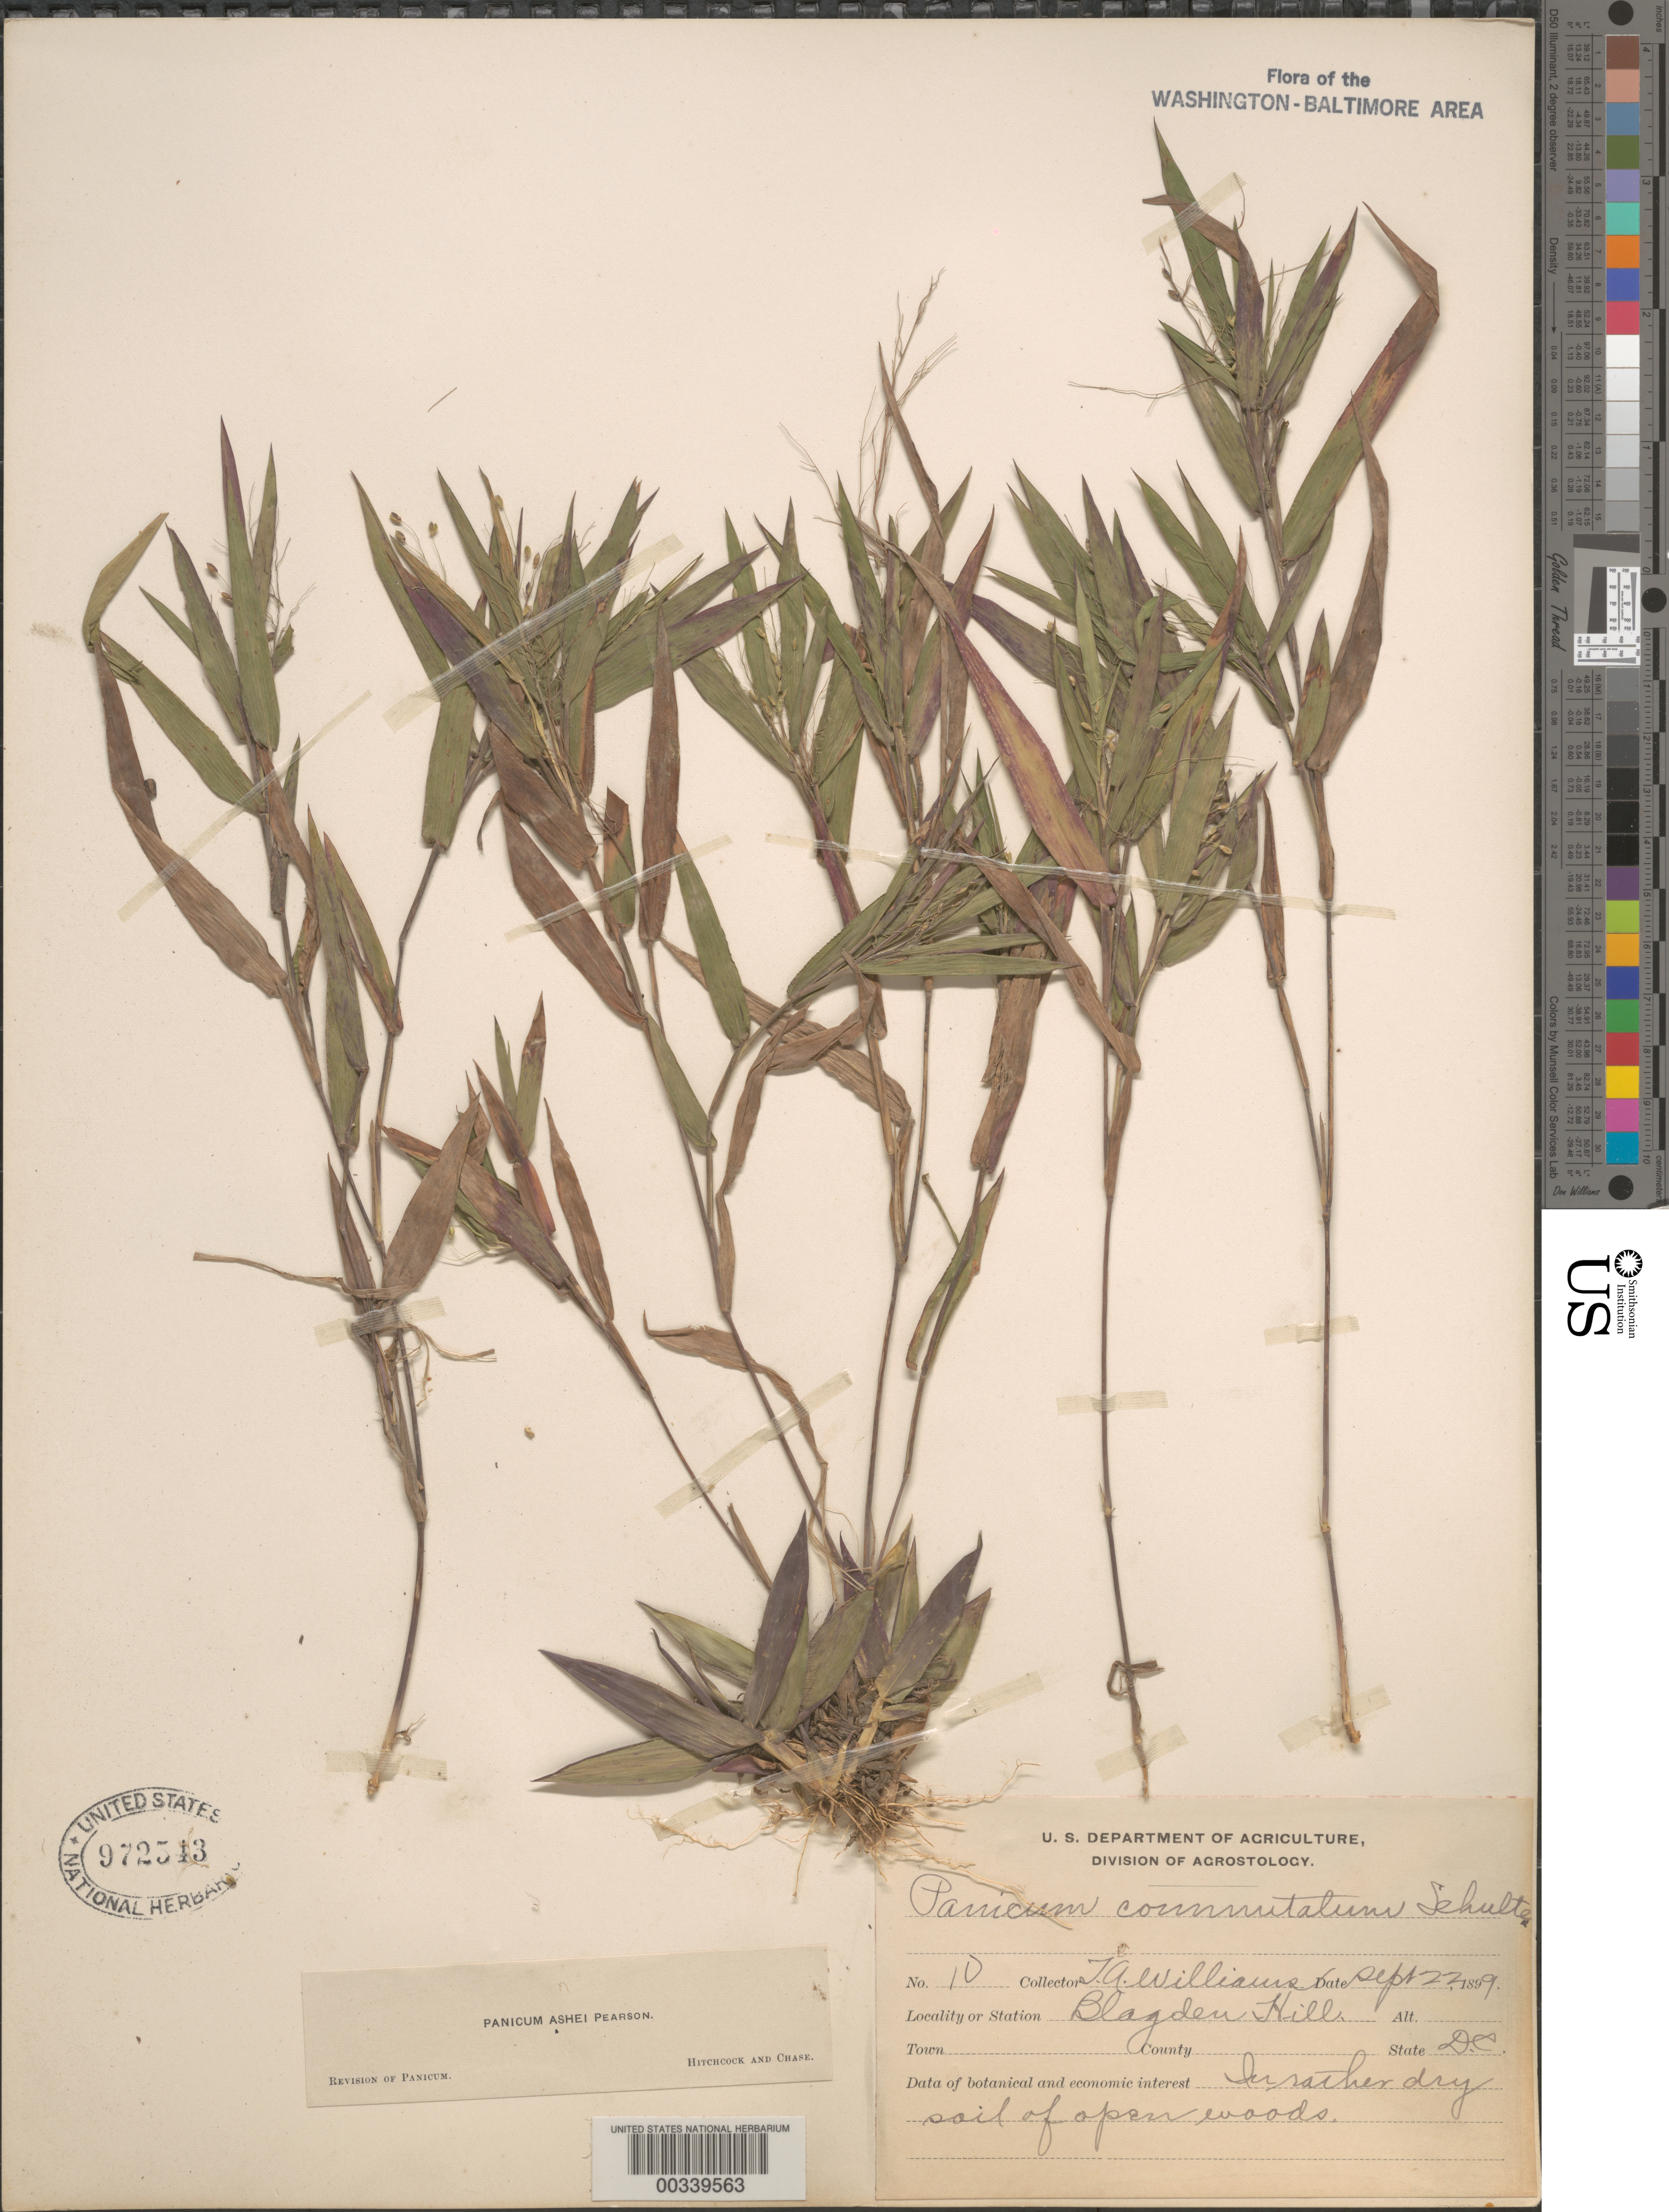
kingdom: Plantae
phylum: Tracheophyta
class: Liliopsida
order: Poales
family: Poaceae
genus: Dichanthelium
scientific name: Dichanthelium commutatum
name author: (Schult.) Gould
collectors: T. A. Williams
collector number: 10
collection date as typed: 22 Sep 1899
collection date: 1899-09-22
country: United States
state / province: District of Columbia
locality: Blagden Hill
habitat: In rather dry soil of open woods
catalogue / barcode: US 972543